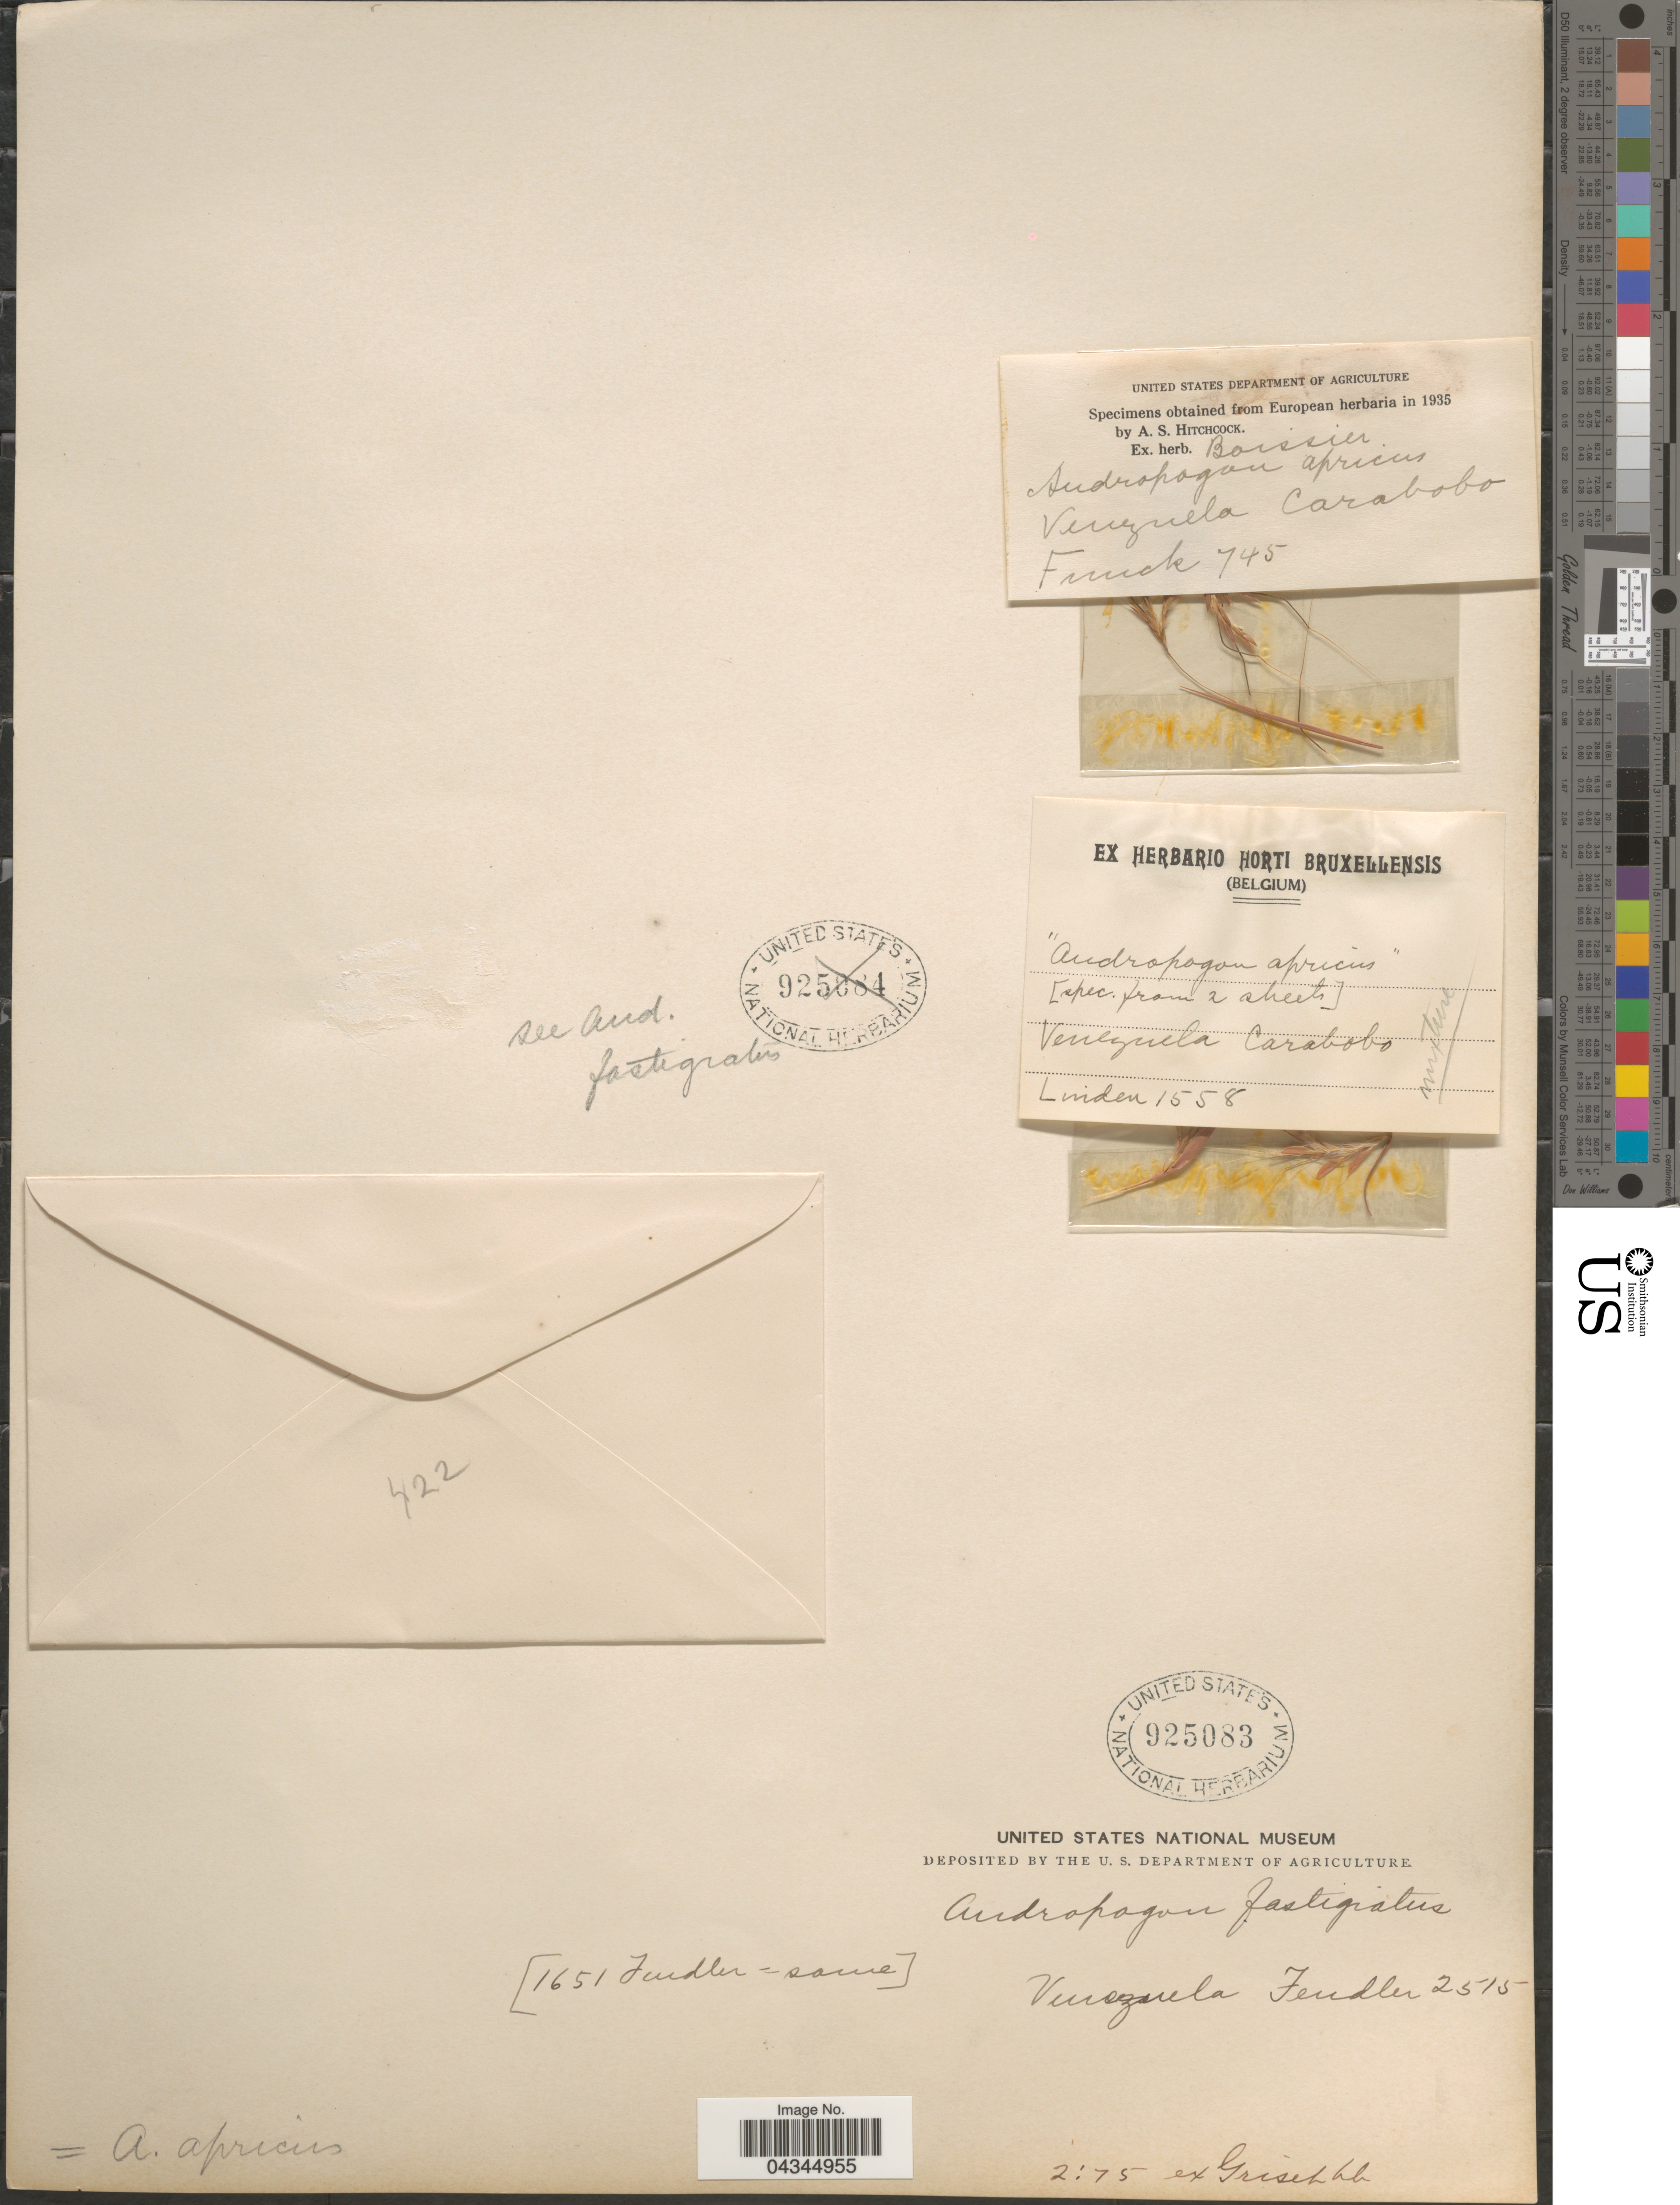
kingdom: Plantae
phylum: Tracheophyta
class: Liliopsida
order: Poales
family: Poaceae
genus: Andropogon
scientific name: Andropogon angustatus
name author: (J. Presl) Steud.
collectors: -. Funck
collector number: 745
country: Venezuela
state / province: Carabobo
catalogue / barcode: US 925083